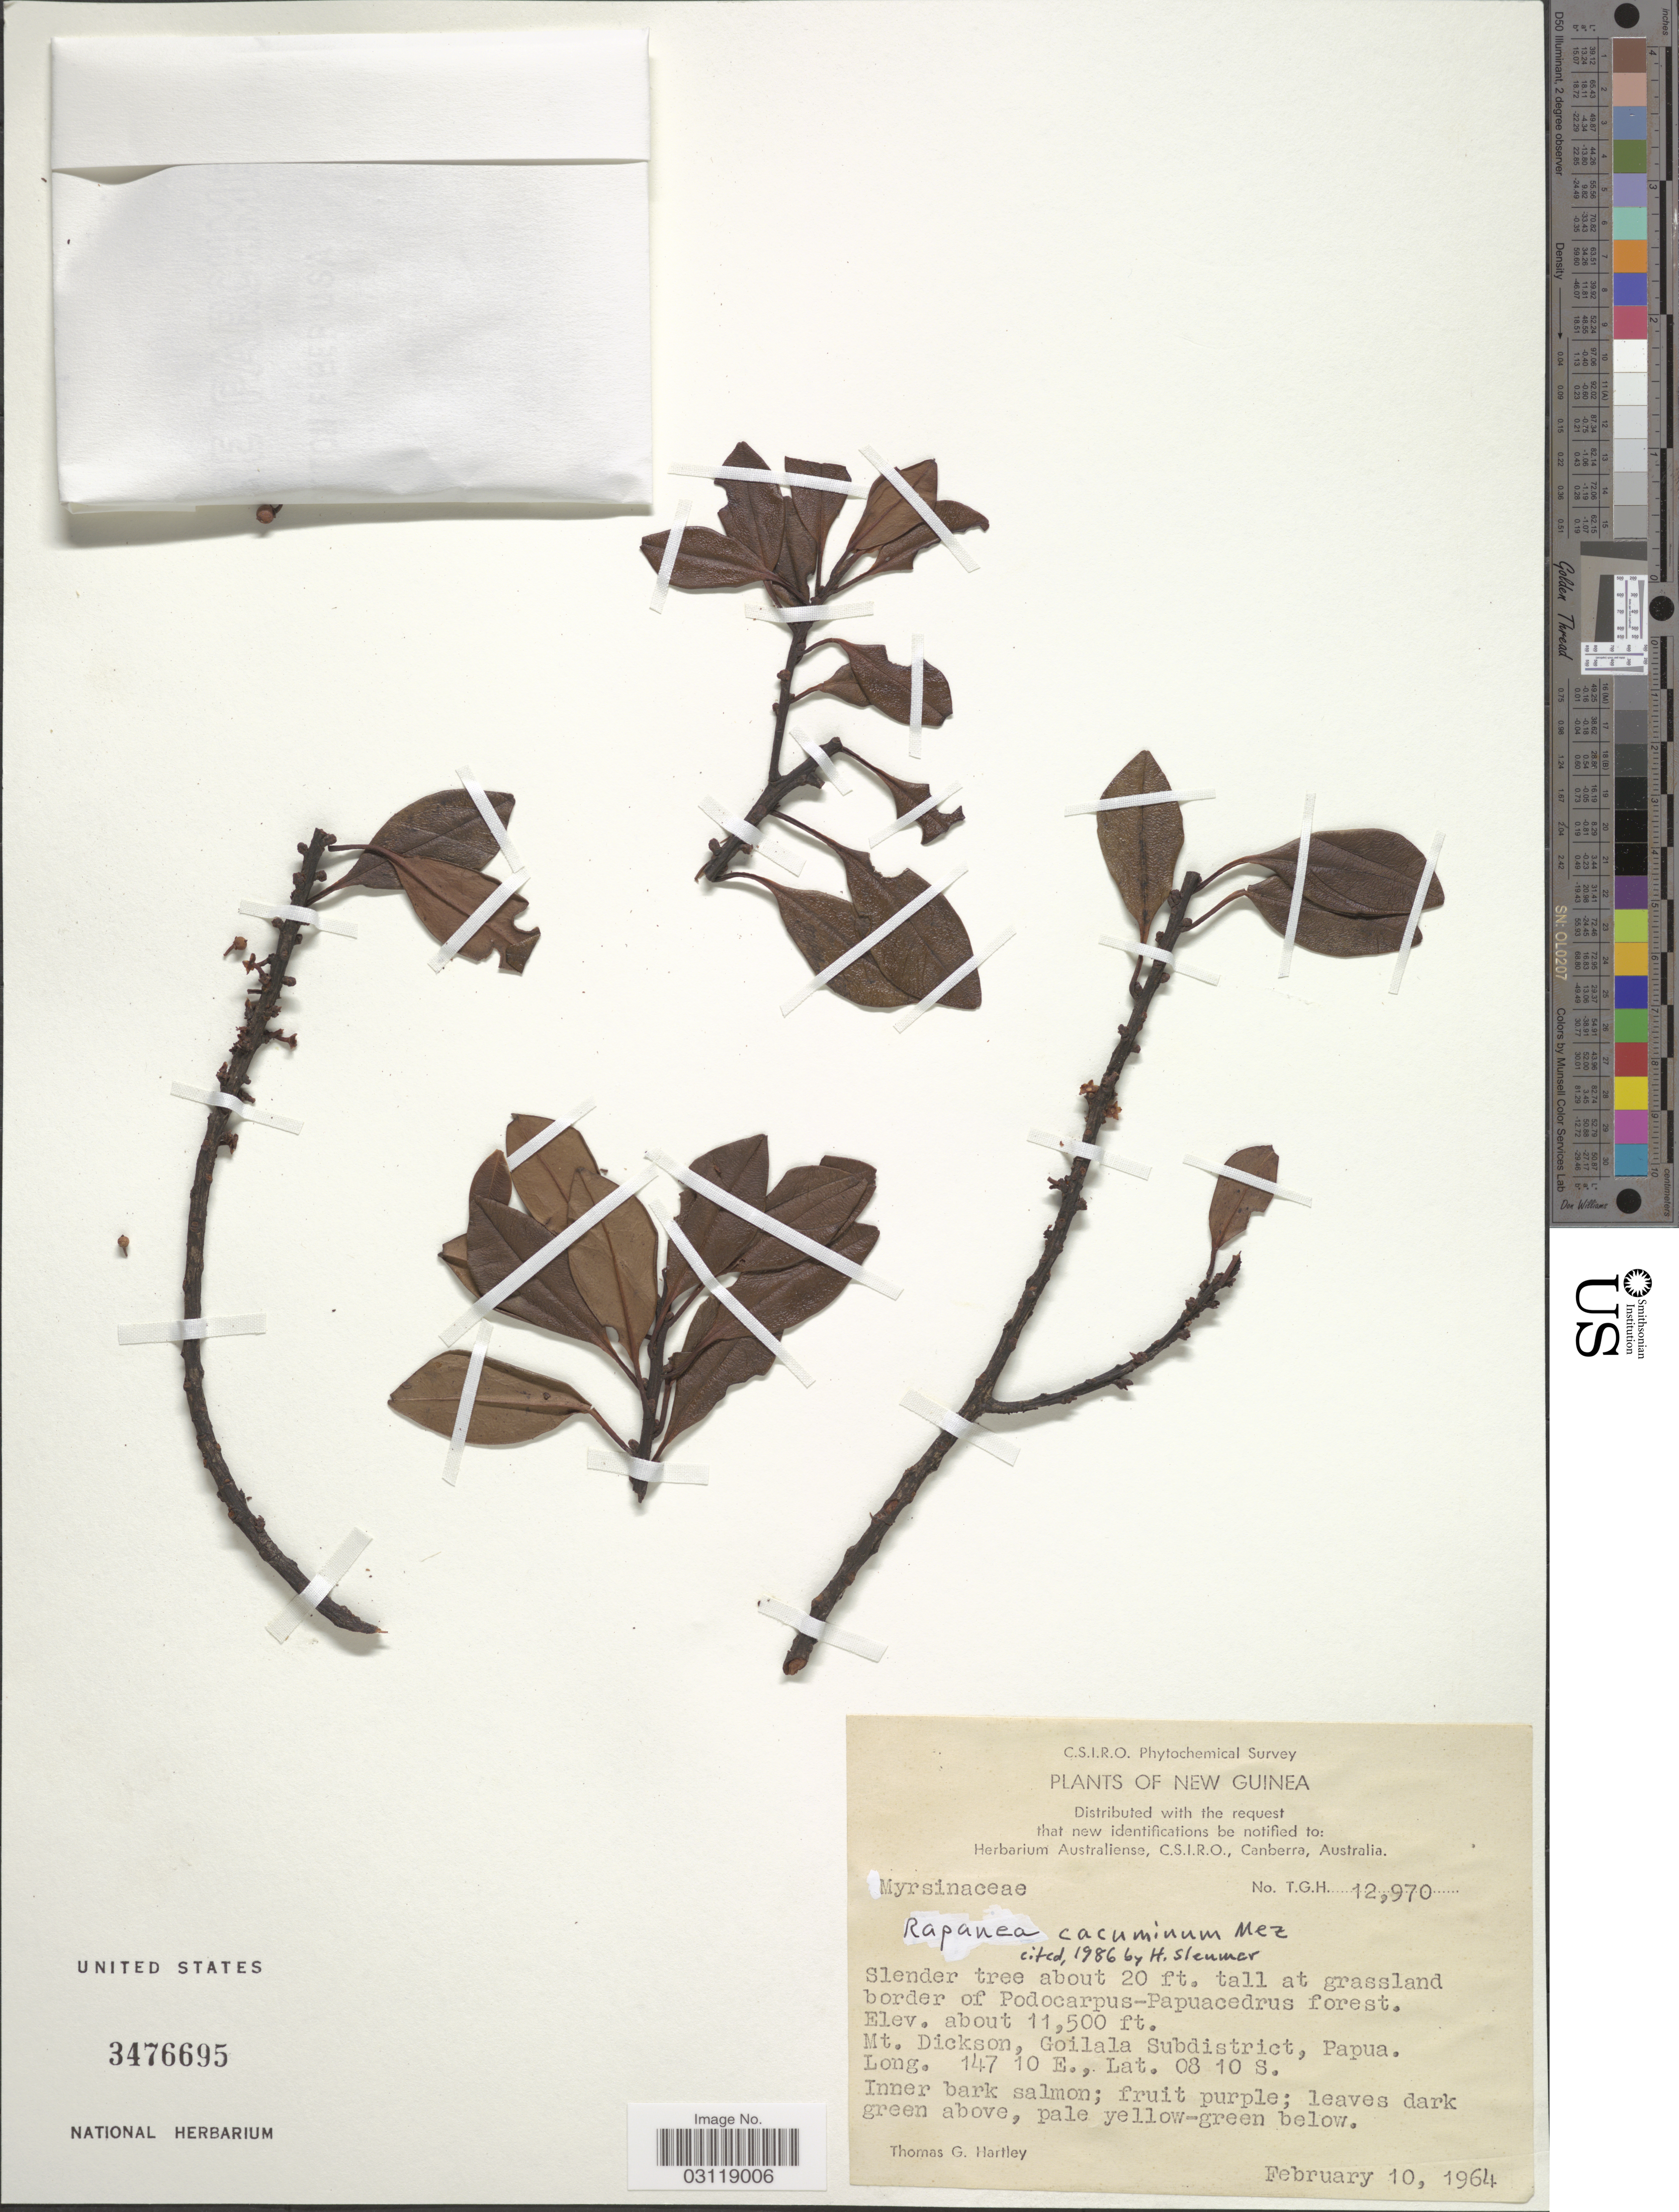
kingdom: Plantae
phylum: Tracheophyta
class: Magnoliopsida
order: Ericales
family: Primulaceae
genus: Rapanea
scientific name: Rapanea cacuminum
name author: Mez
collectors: T. Hartley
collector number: TGH12970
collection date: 1964-02-10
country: Papua New Guinea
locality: New Guinea, Mt. Dickson, Goilala Subdistrict, Papua.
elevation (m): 3505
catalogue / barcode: US 3476695